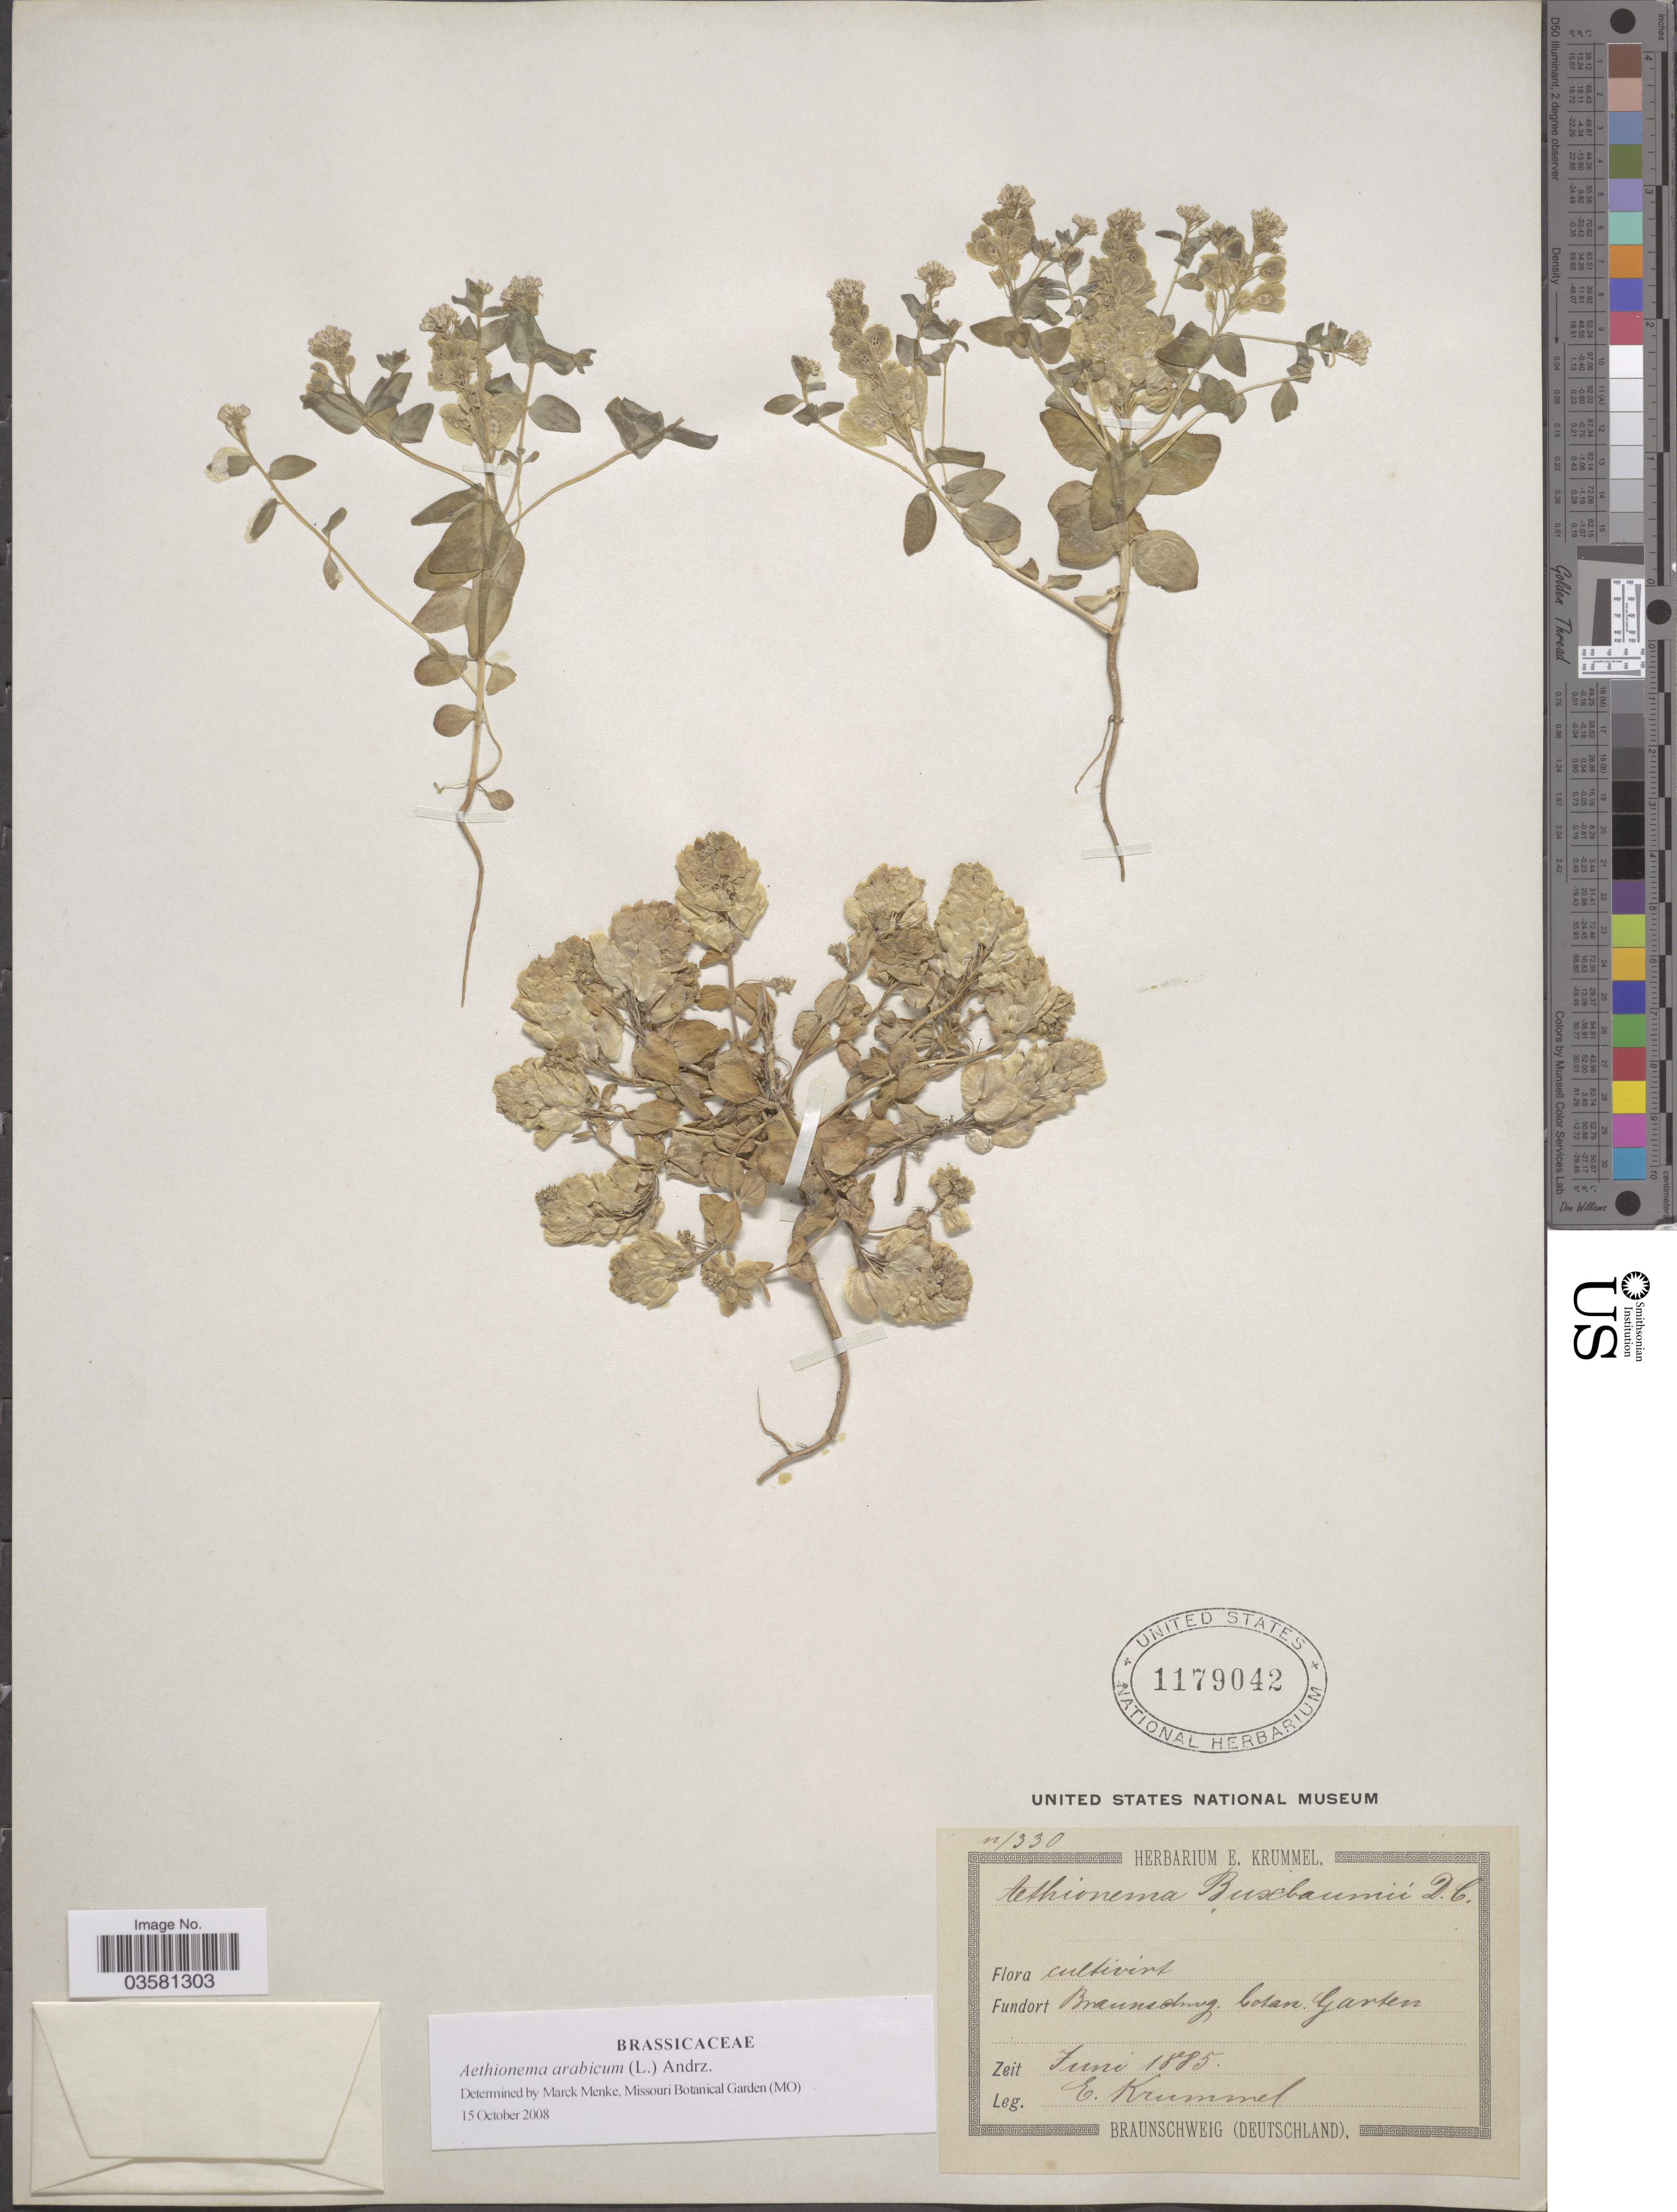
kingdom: Plantae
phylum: Tracheophyta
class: Magnoliopsida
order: Brassicales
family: Brassicaceae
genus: Aethionema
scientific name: Aethionema arabicum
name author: (L.) Andrz. ex DC.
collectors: E. Krummel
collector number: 1330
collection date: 1885-06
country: Germany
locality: Braunsburg. botan. Garten.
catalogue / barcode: US 1179042